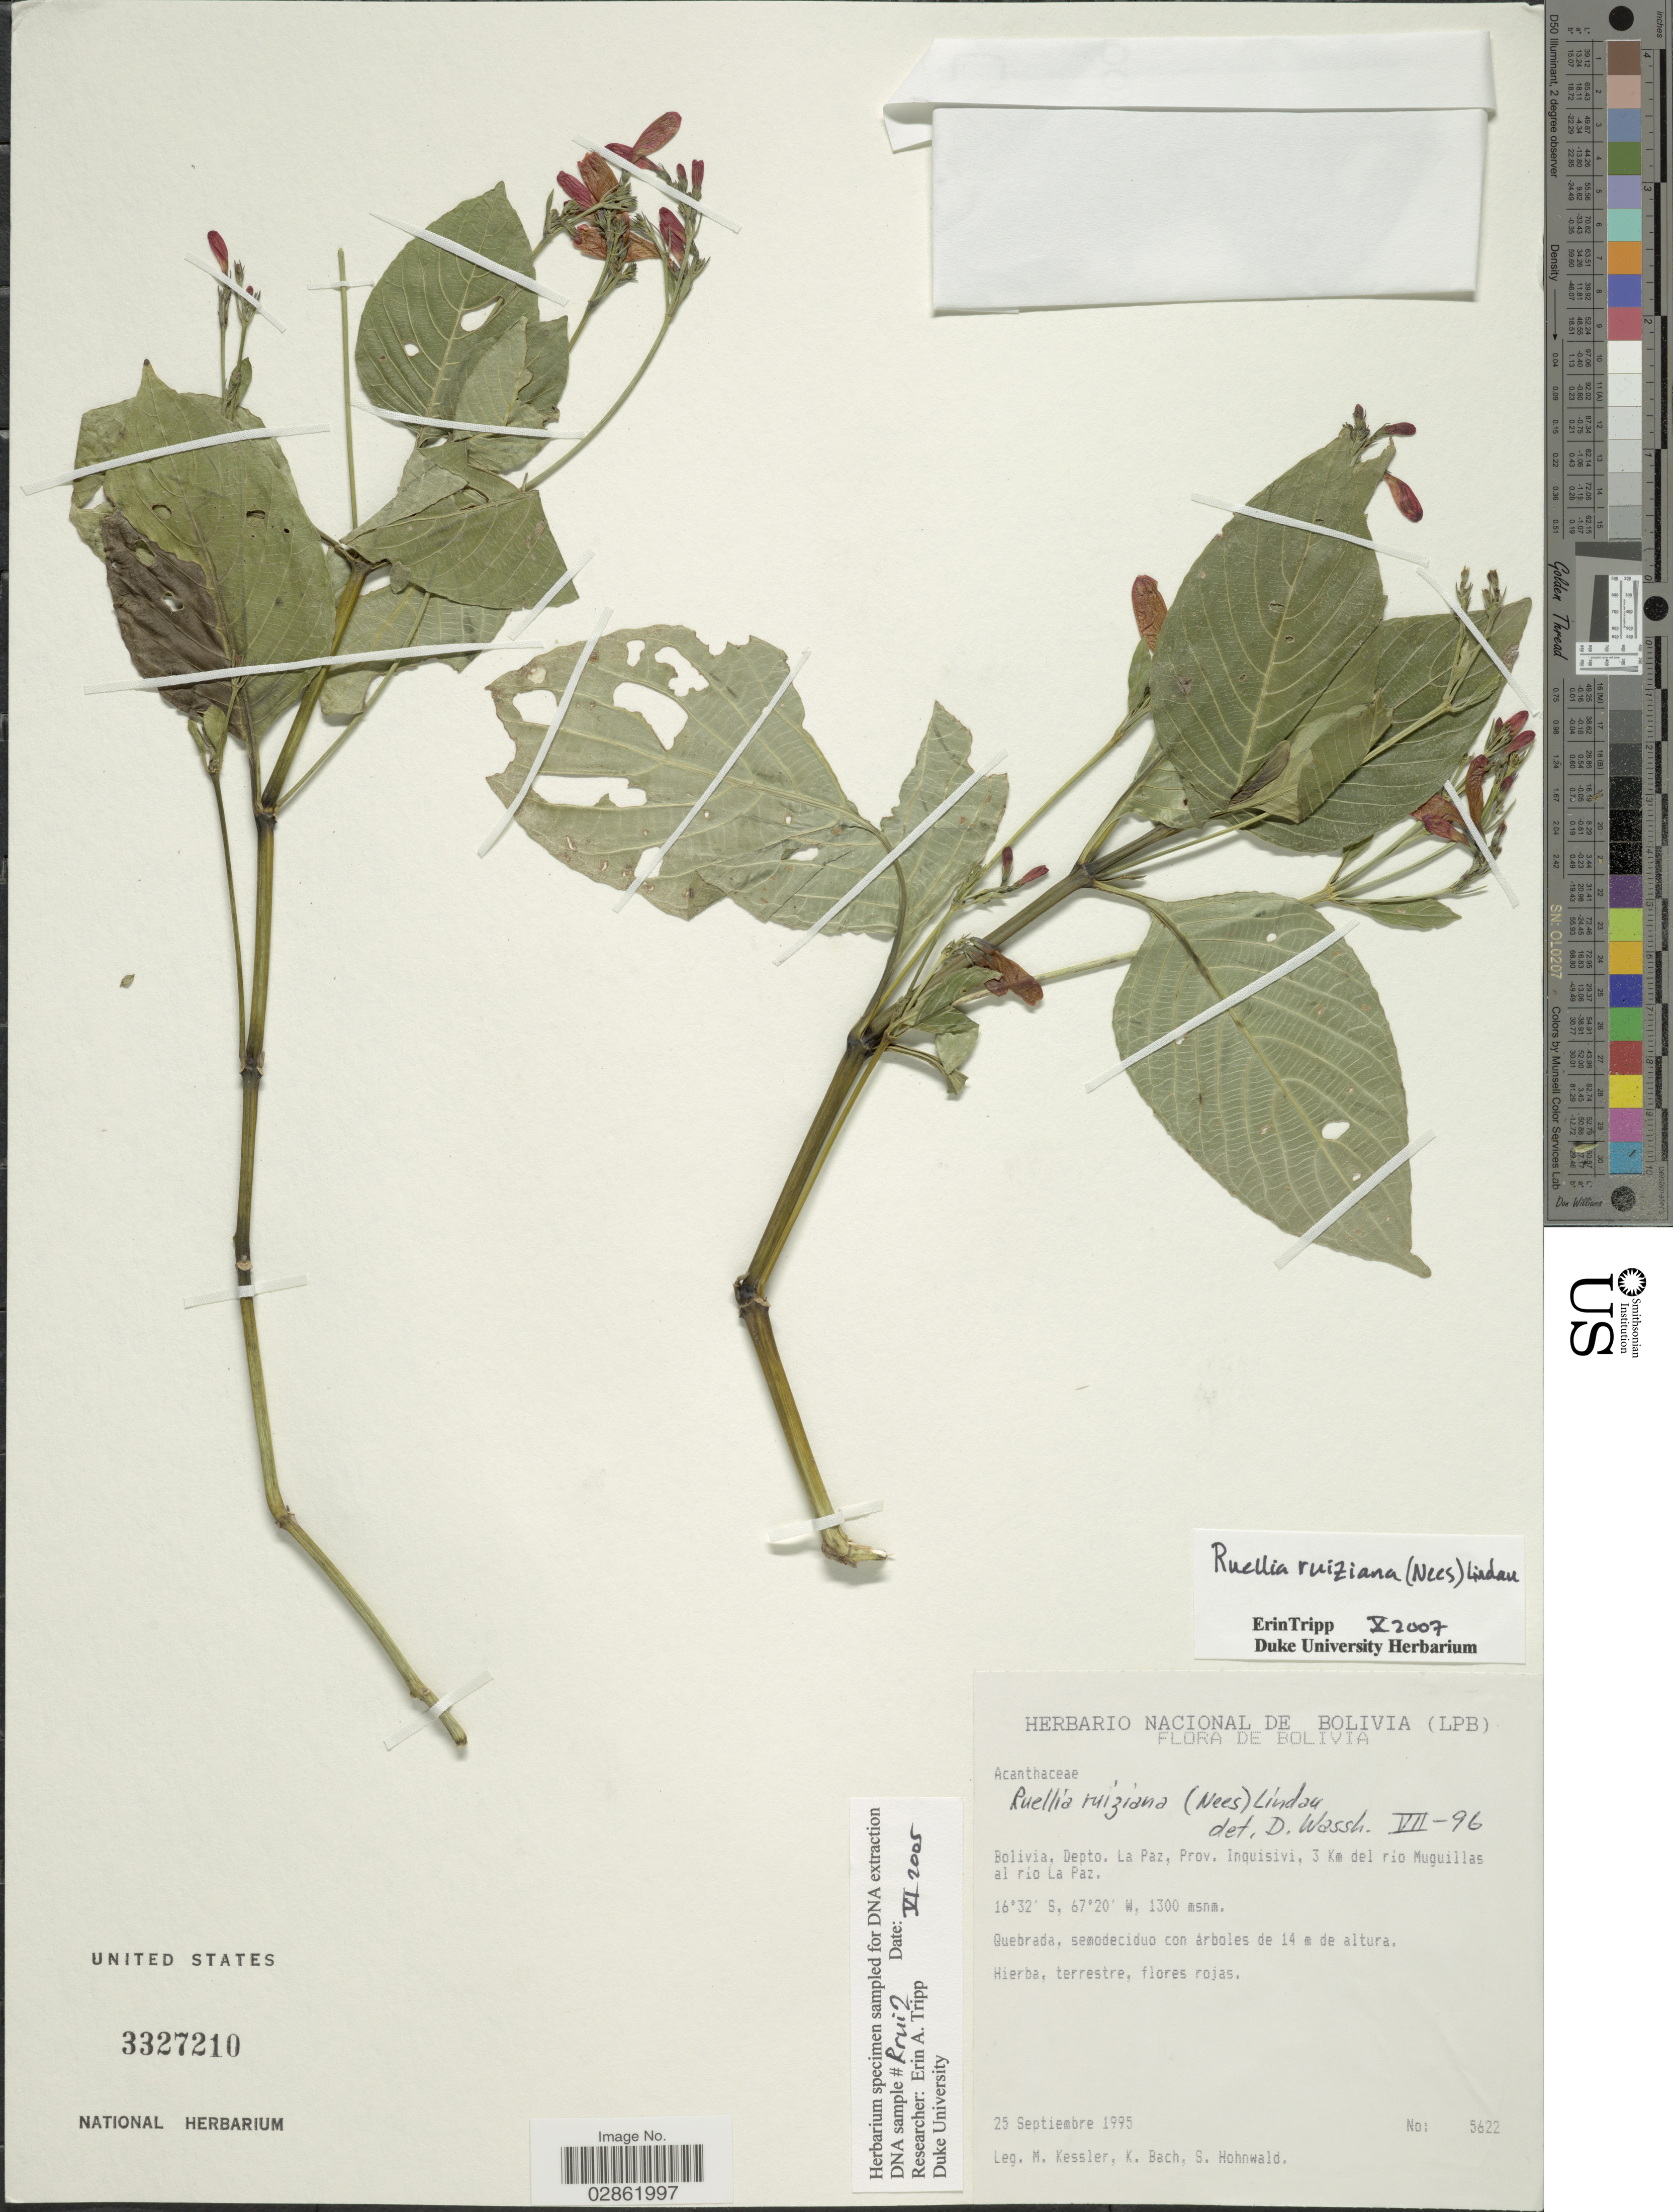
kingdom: Plantae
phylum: Tracheophyta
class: Magnoliopsida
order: Lamiales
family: Acanthaceae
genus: Ruellia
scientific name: Ruellia ruiziana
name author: (Nees) Lindau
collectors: M. Kessler, K. Bach & S. Hohnwald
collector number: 5622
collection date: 1995-09-25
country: Bolivia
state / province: La Paz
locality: Depto. La Paz, Prov. Inquisivi, 3 Km del río Muguillas al rio La Paz.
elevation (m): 1300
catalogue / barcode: US 3327210